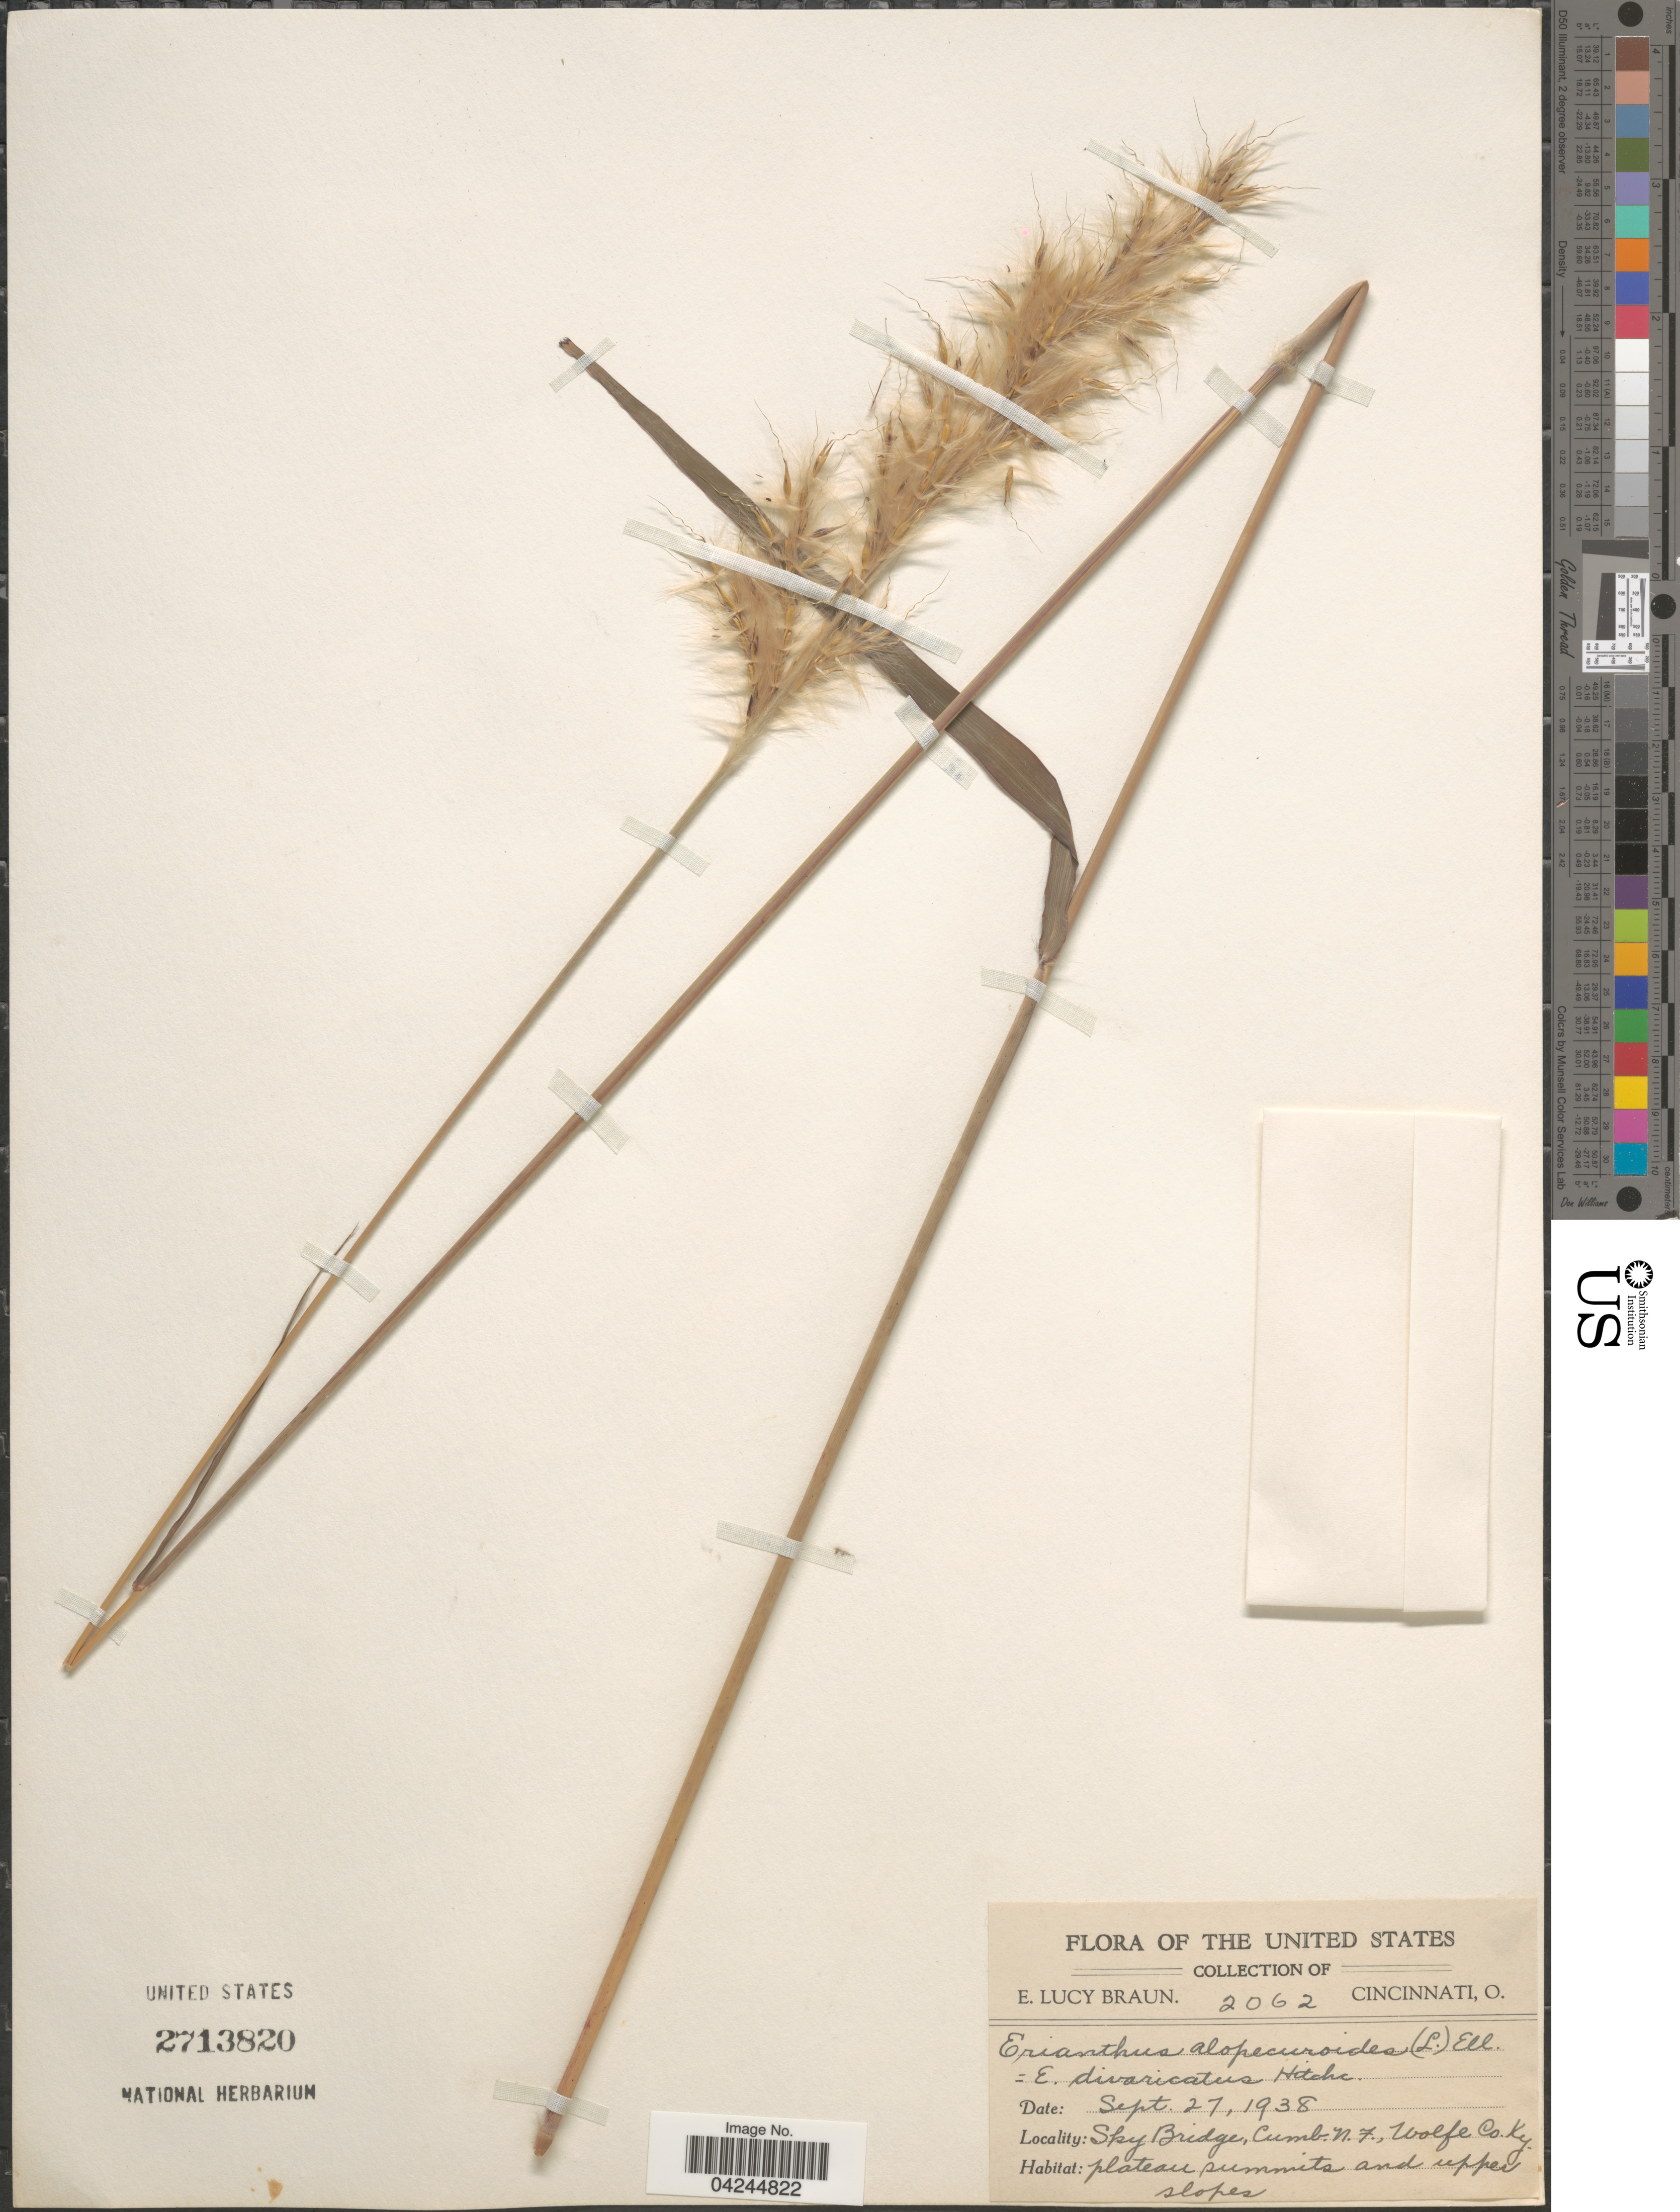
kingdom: Plantae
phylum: Tracheophyta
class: Liliopsida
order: Poales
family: Poaceae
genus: Erianthus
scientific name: Erianthus alopecuroides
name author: Elliott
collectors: E. L. Braun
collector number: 2062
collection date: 1938-09-27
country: United States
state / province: Kentucky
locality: Sky Bridge, Cumb. N. F., Wolfe Co. Plateau summits and upper slopes.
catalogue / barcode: US 2713820